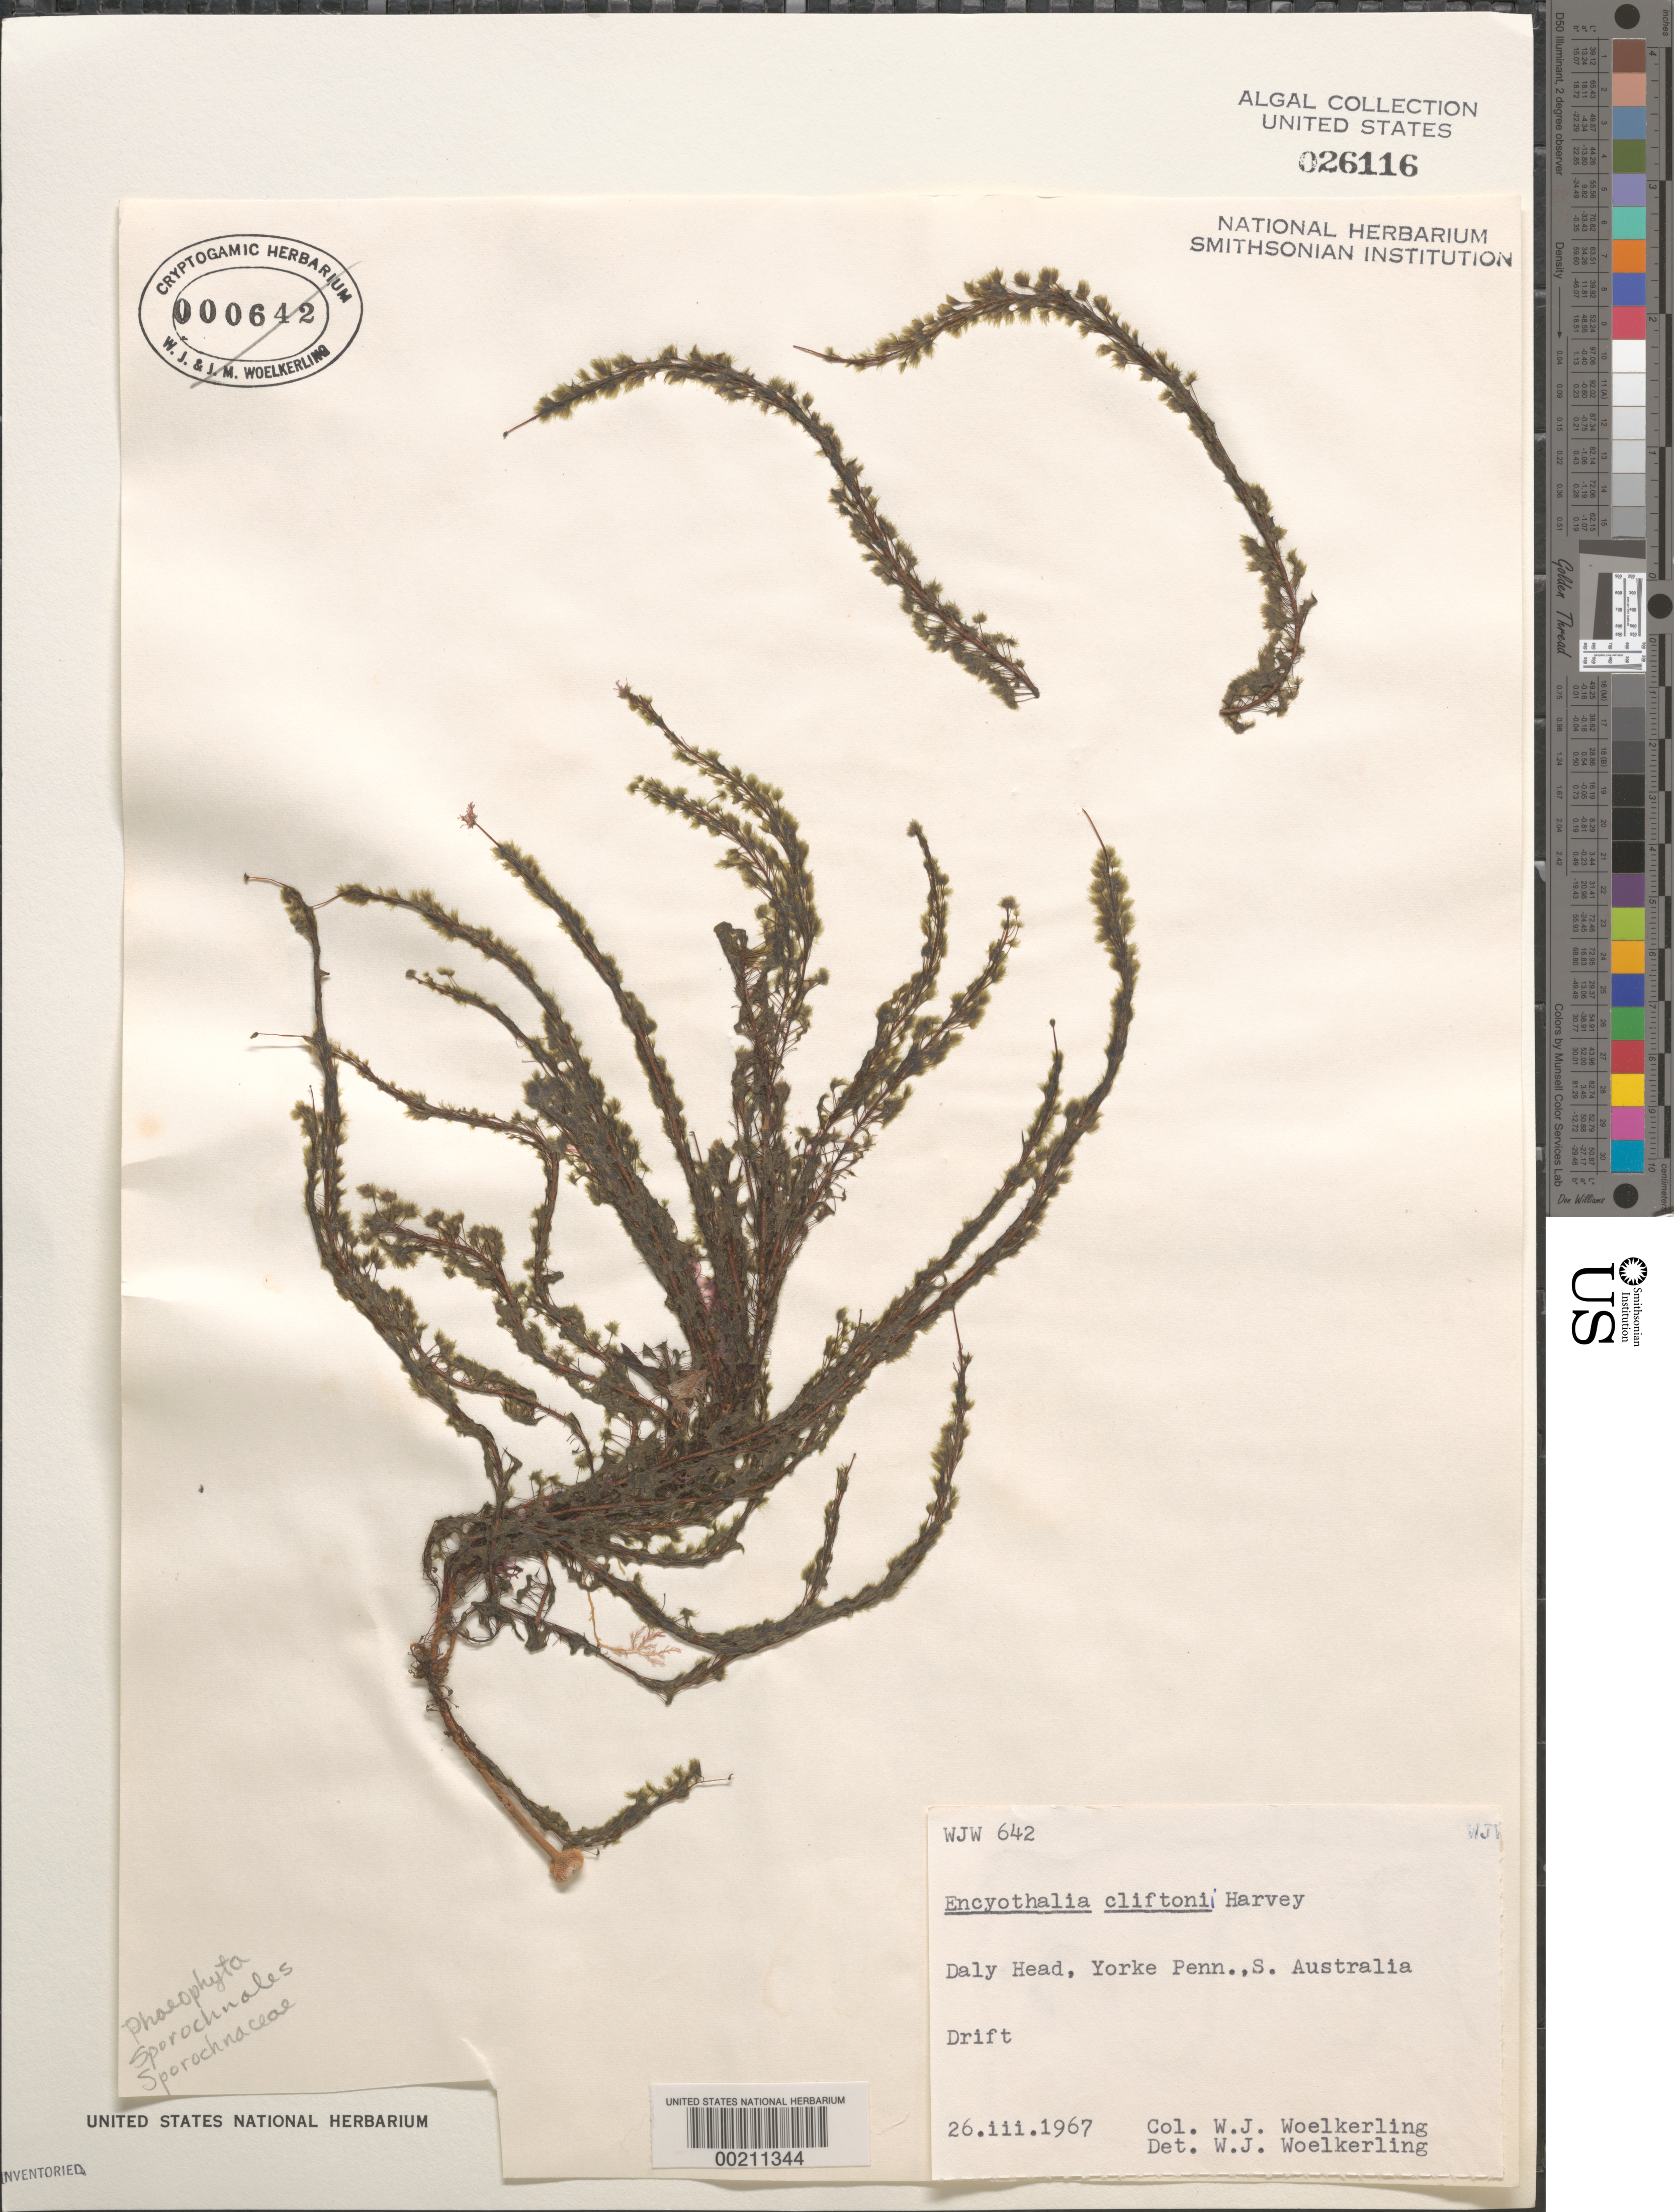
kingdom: Chromista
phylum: Ochrophyta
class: Phaeophyceae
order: Sporochnales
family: Sporochnaceae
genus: Encyothalia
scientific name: Encyothalia cliftonii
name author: Harv.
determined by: Woelkerling, W. J.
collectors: W. Woelkerling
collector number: WJW 642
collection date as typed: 26 Mar 1967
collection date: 1967-03-26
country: Australia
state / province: South Australia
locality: Daly Head, Yorke Peninsula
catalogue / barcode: US 26116